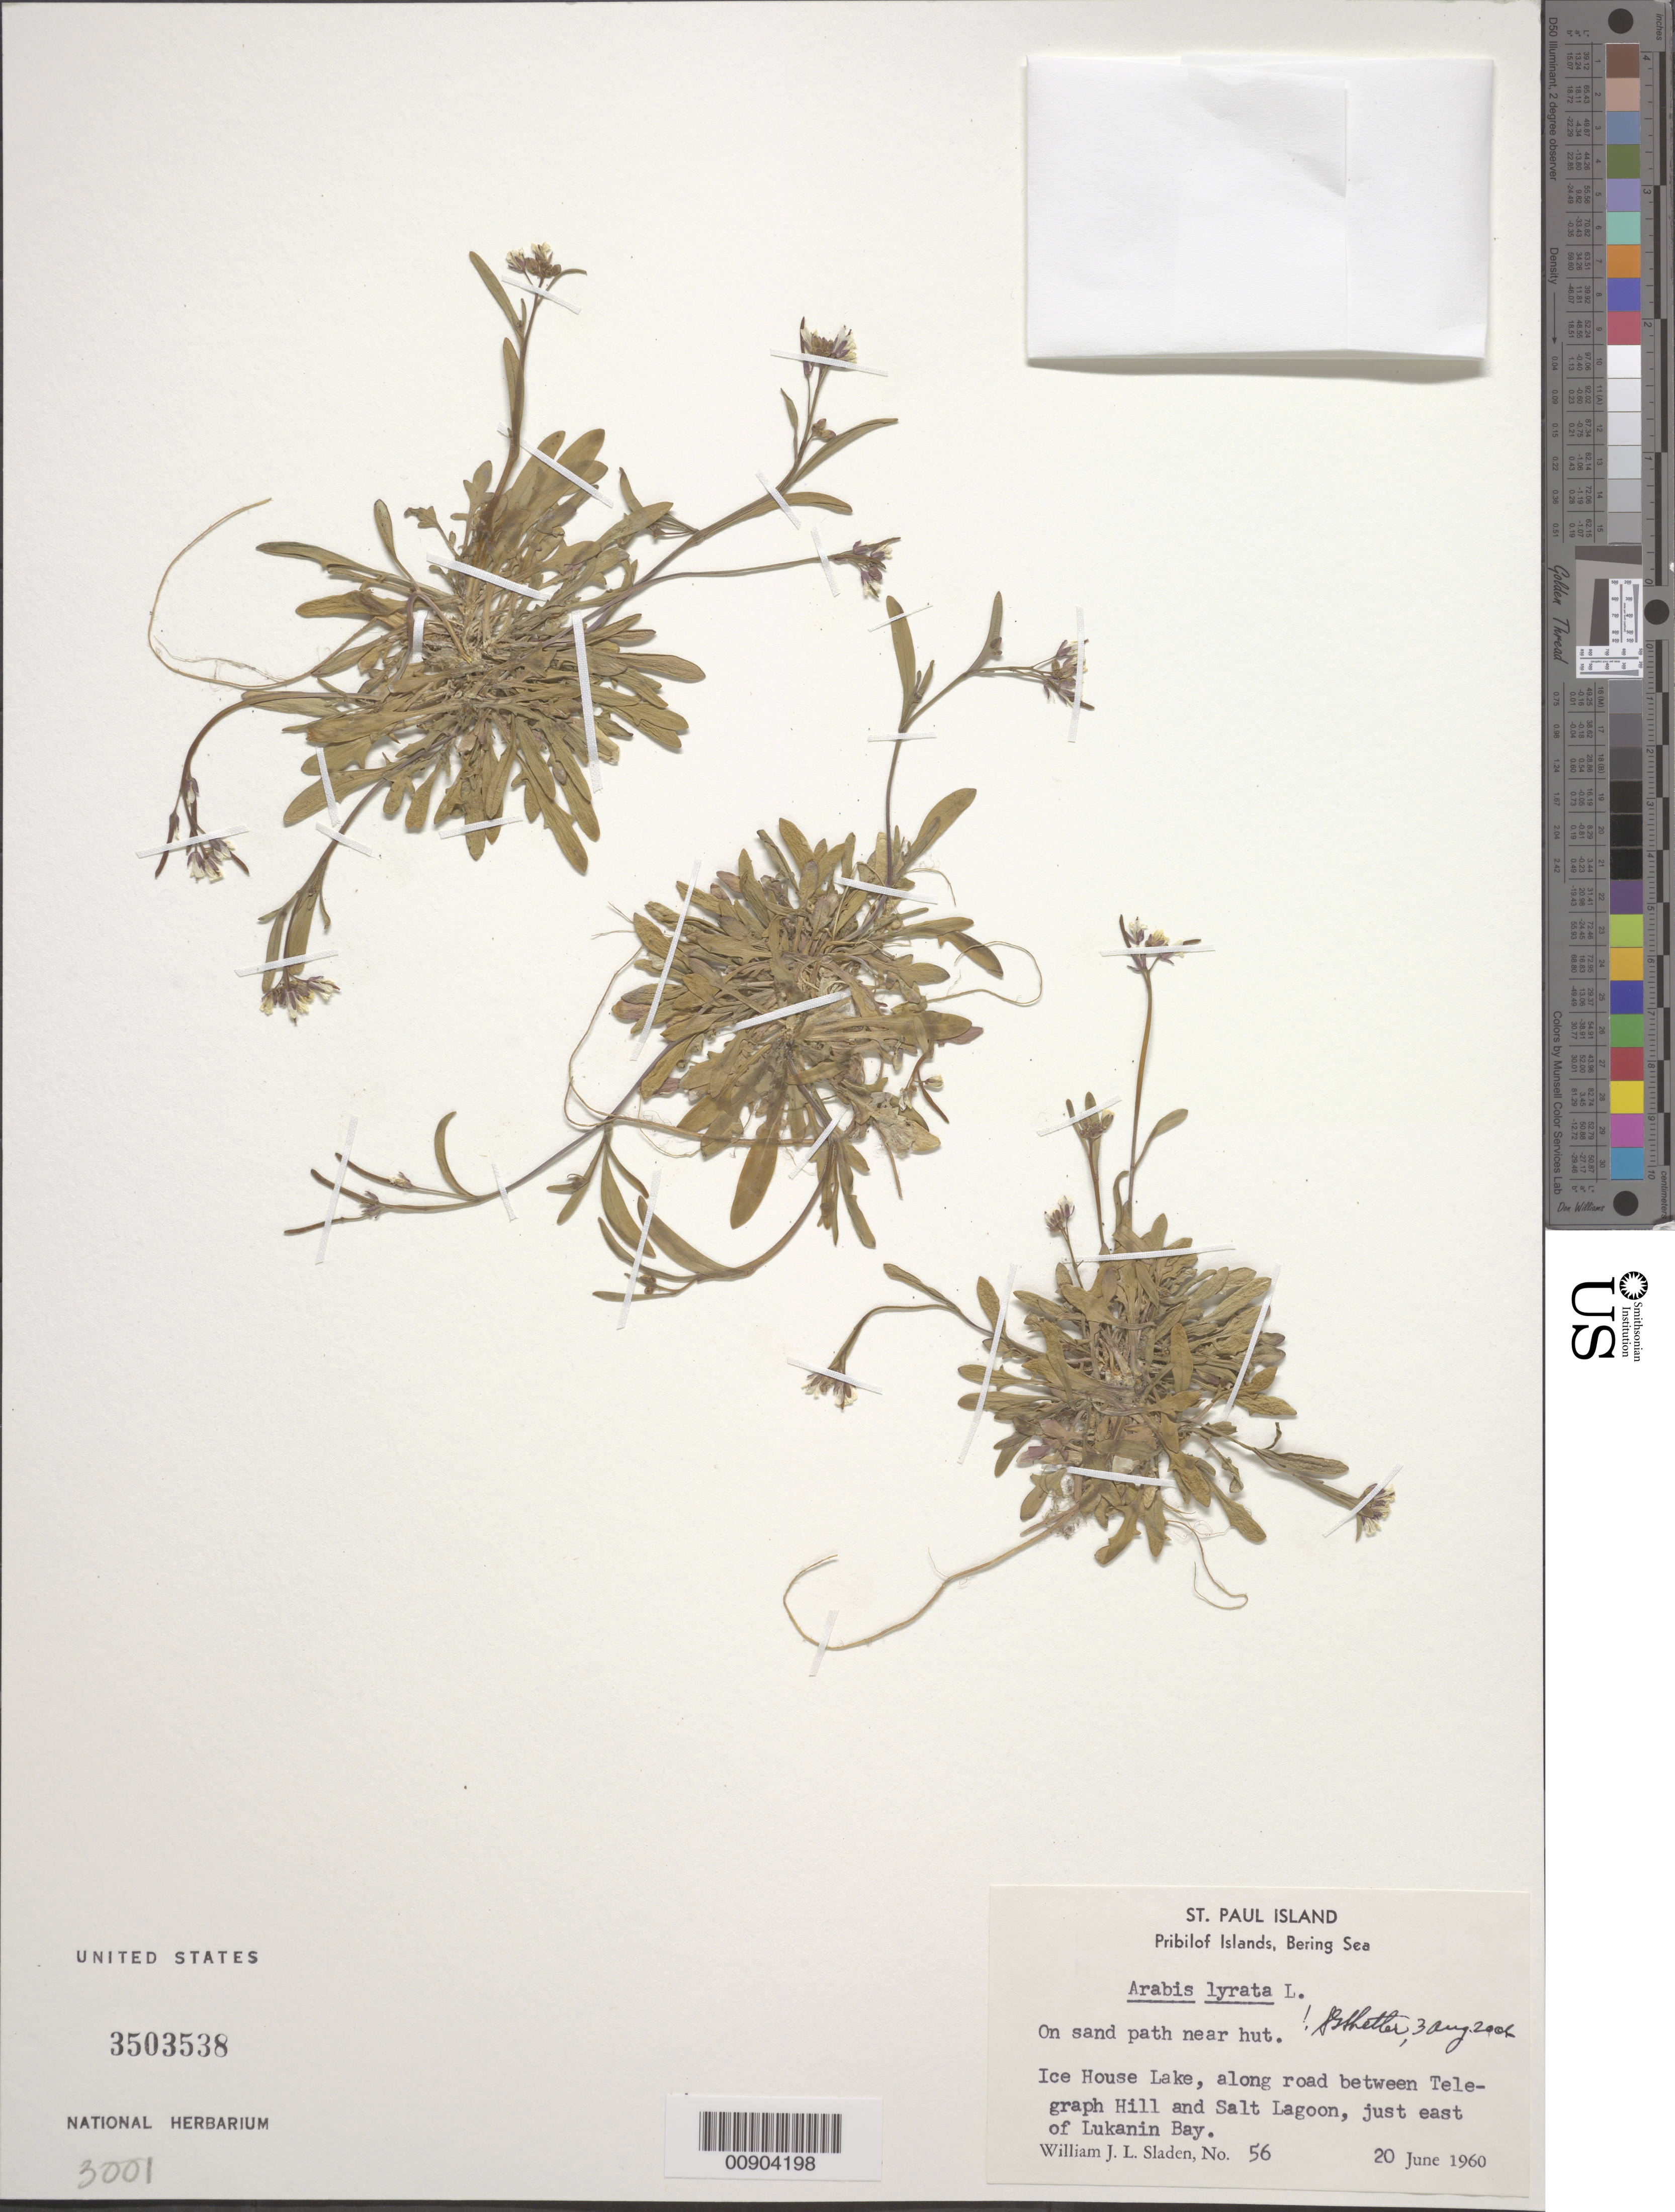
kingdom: Plantae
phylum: Tracheophyta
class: Magnoliopsida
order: Brassicales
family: Brassicaceae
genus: Arabis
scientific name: Arabis lyrata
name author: L.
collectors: W. Sladen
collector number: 56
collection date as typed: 20 Jun 1960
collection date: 1960-06-20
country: United States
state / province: Alaska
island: St. Paul Island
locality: Ice House Lake, along road between Telegraph Hill and Salt Lagoon, just east of Lukanin Bay., Bering Sea, Pribilof Islands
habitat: On sand path near hut.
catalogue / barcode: US 3503538